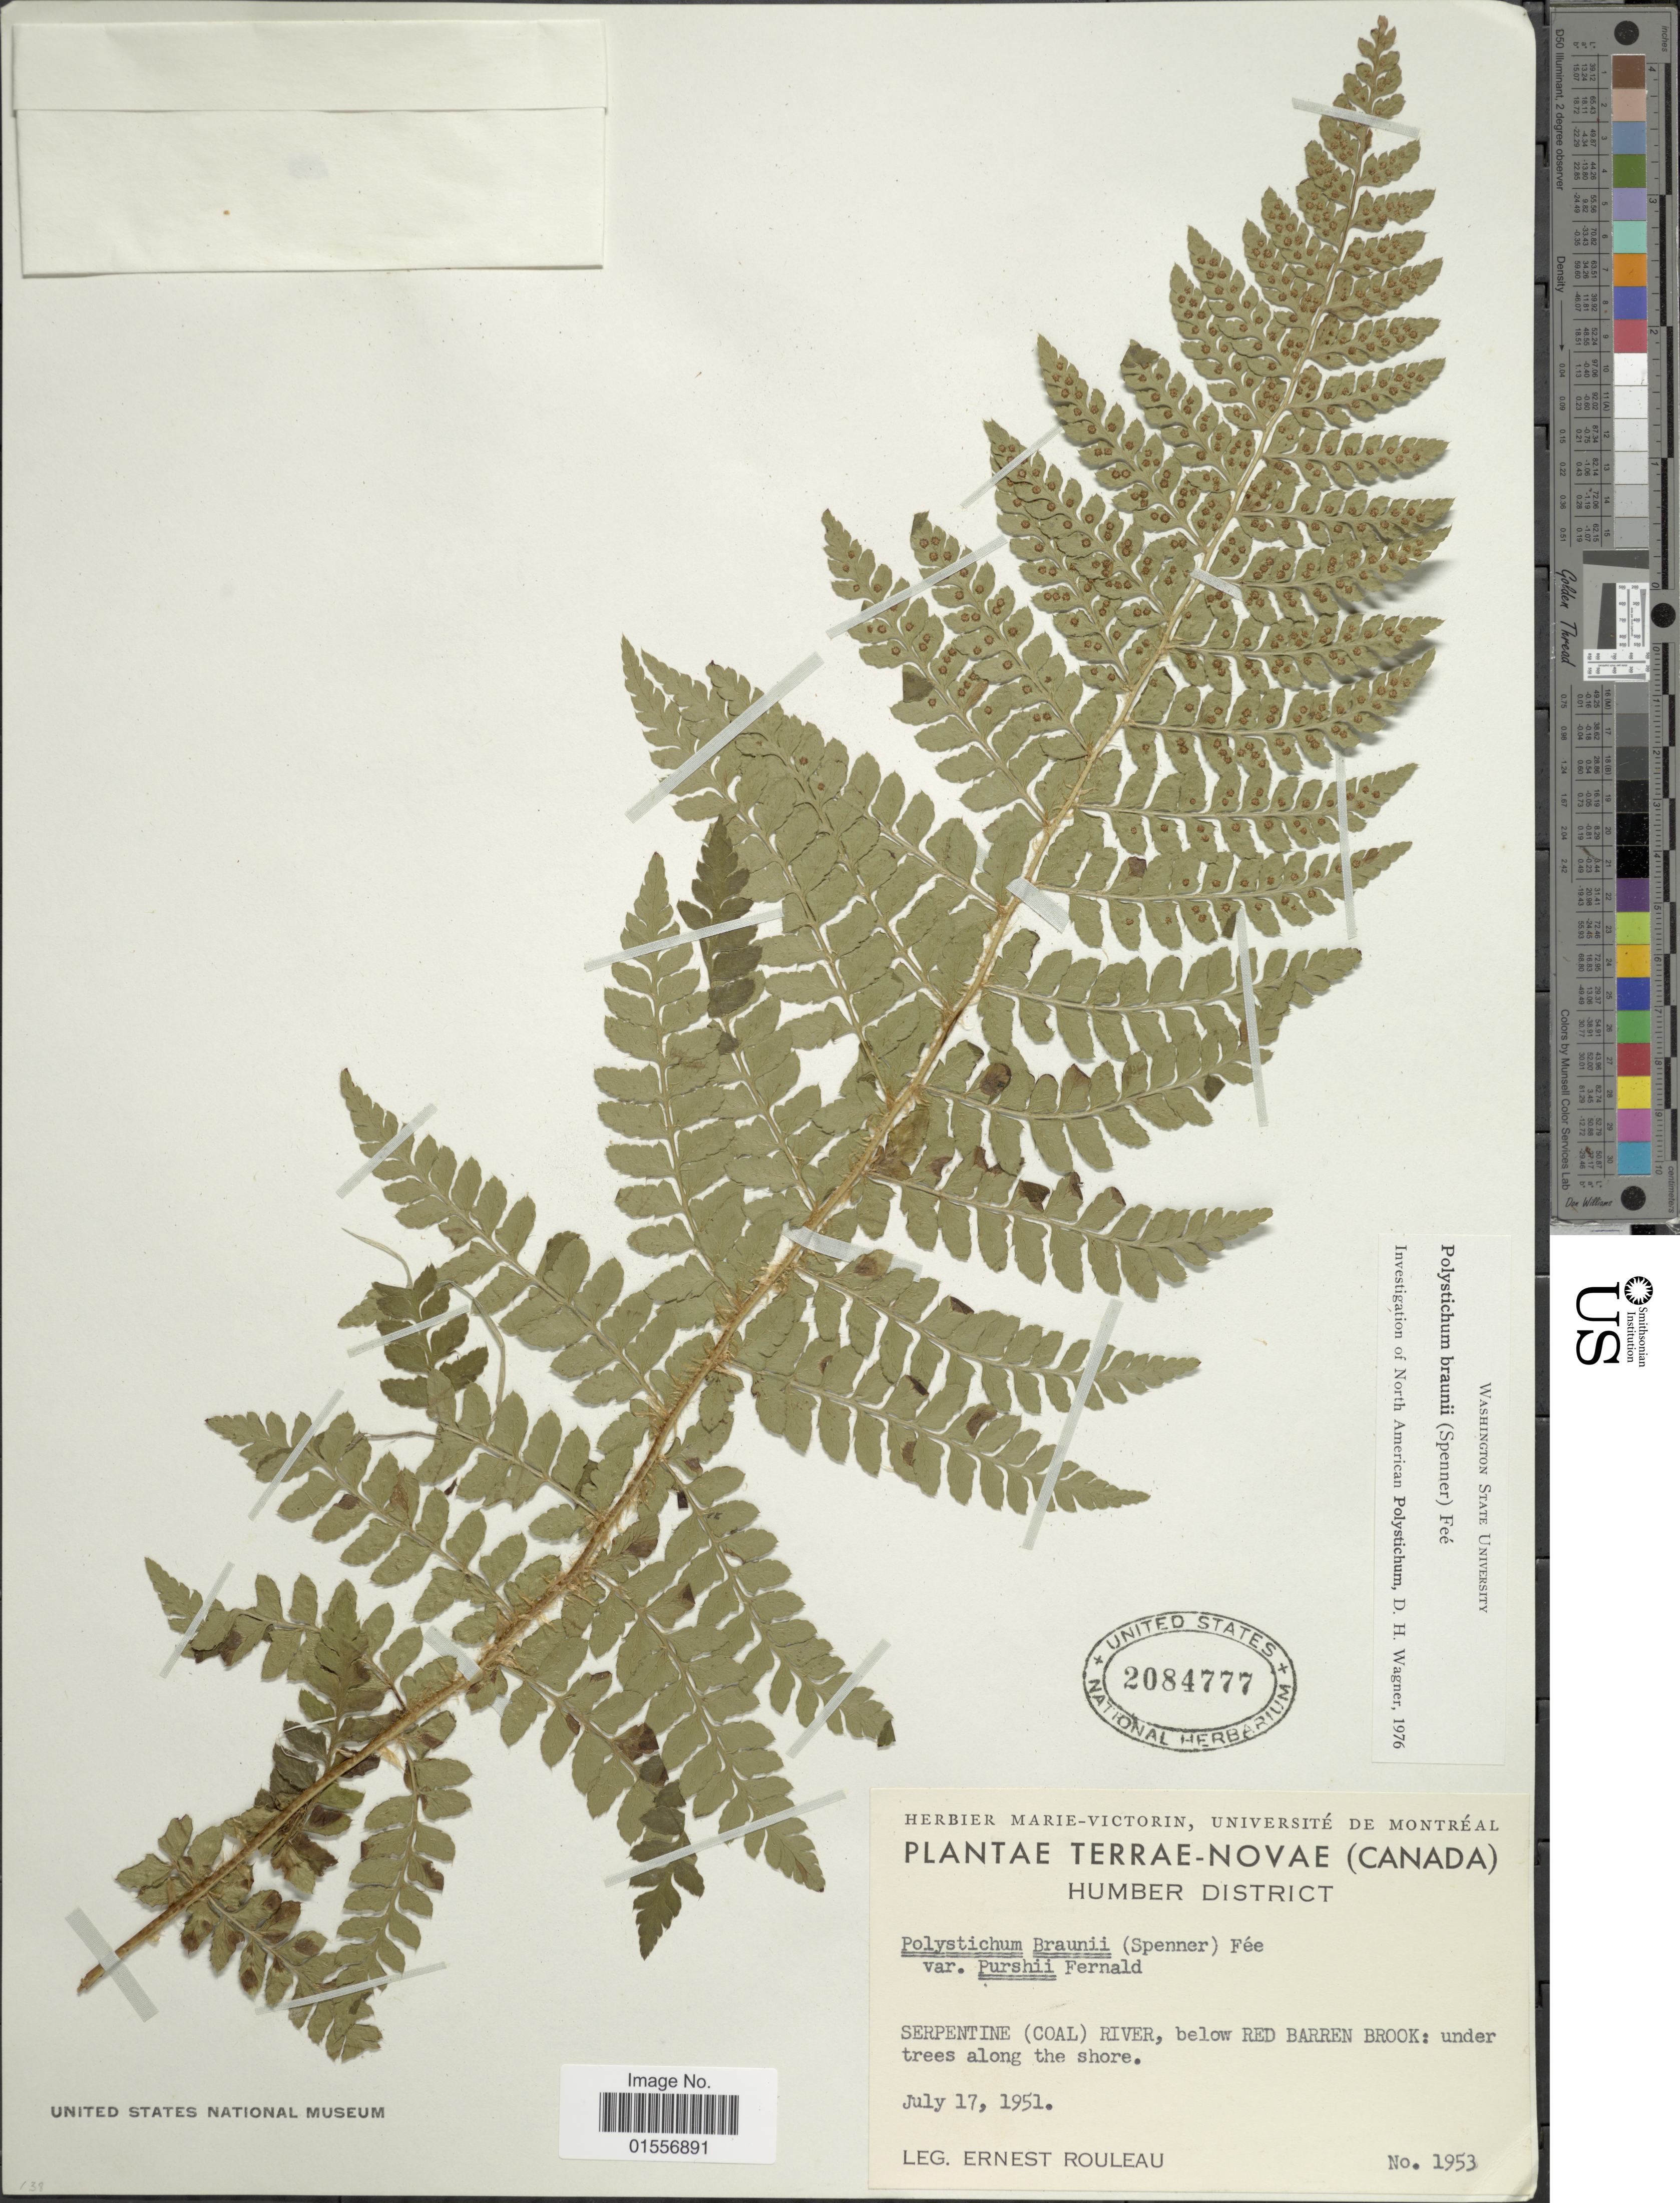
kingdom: Plantae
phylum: Tracheophyta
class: Polypodiopsida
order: Polypodiales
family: Dryopteridaceae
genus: Polystichum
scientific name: Polystichum braunii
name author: (Spenn.) Fée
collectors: J. Rouleau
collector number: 1953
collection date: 1951-07-17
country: Canada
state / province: Newfoundland and Labrador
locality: Terrae-Novae, Humber District, Serpentine (Coal) River, below Red Barren Brook: under trees along the shore.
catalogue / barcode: US 2084777